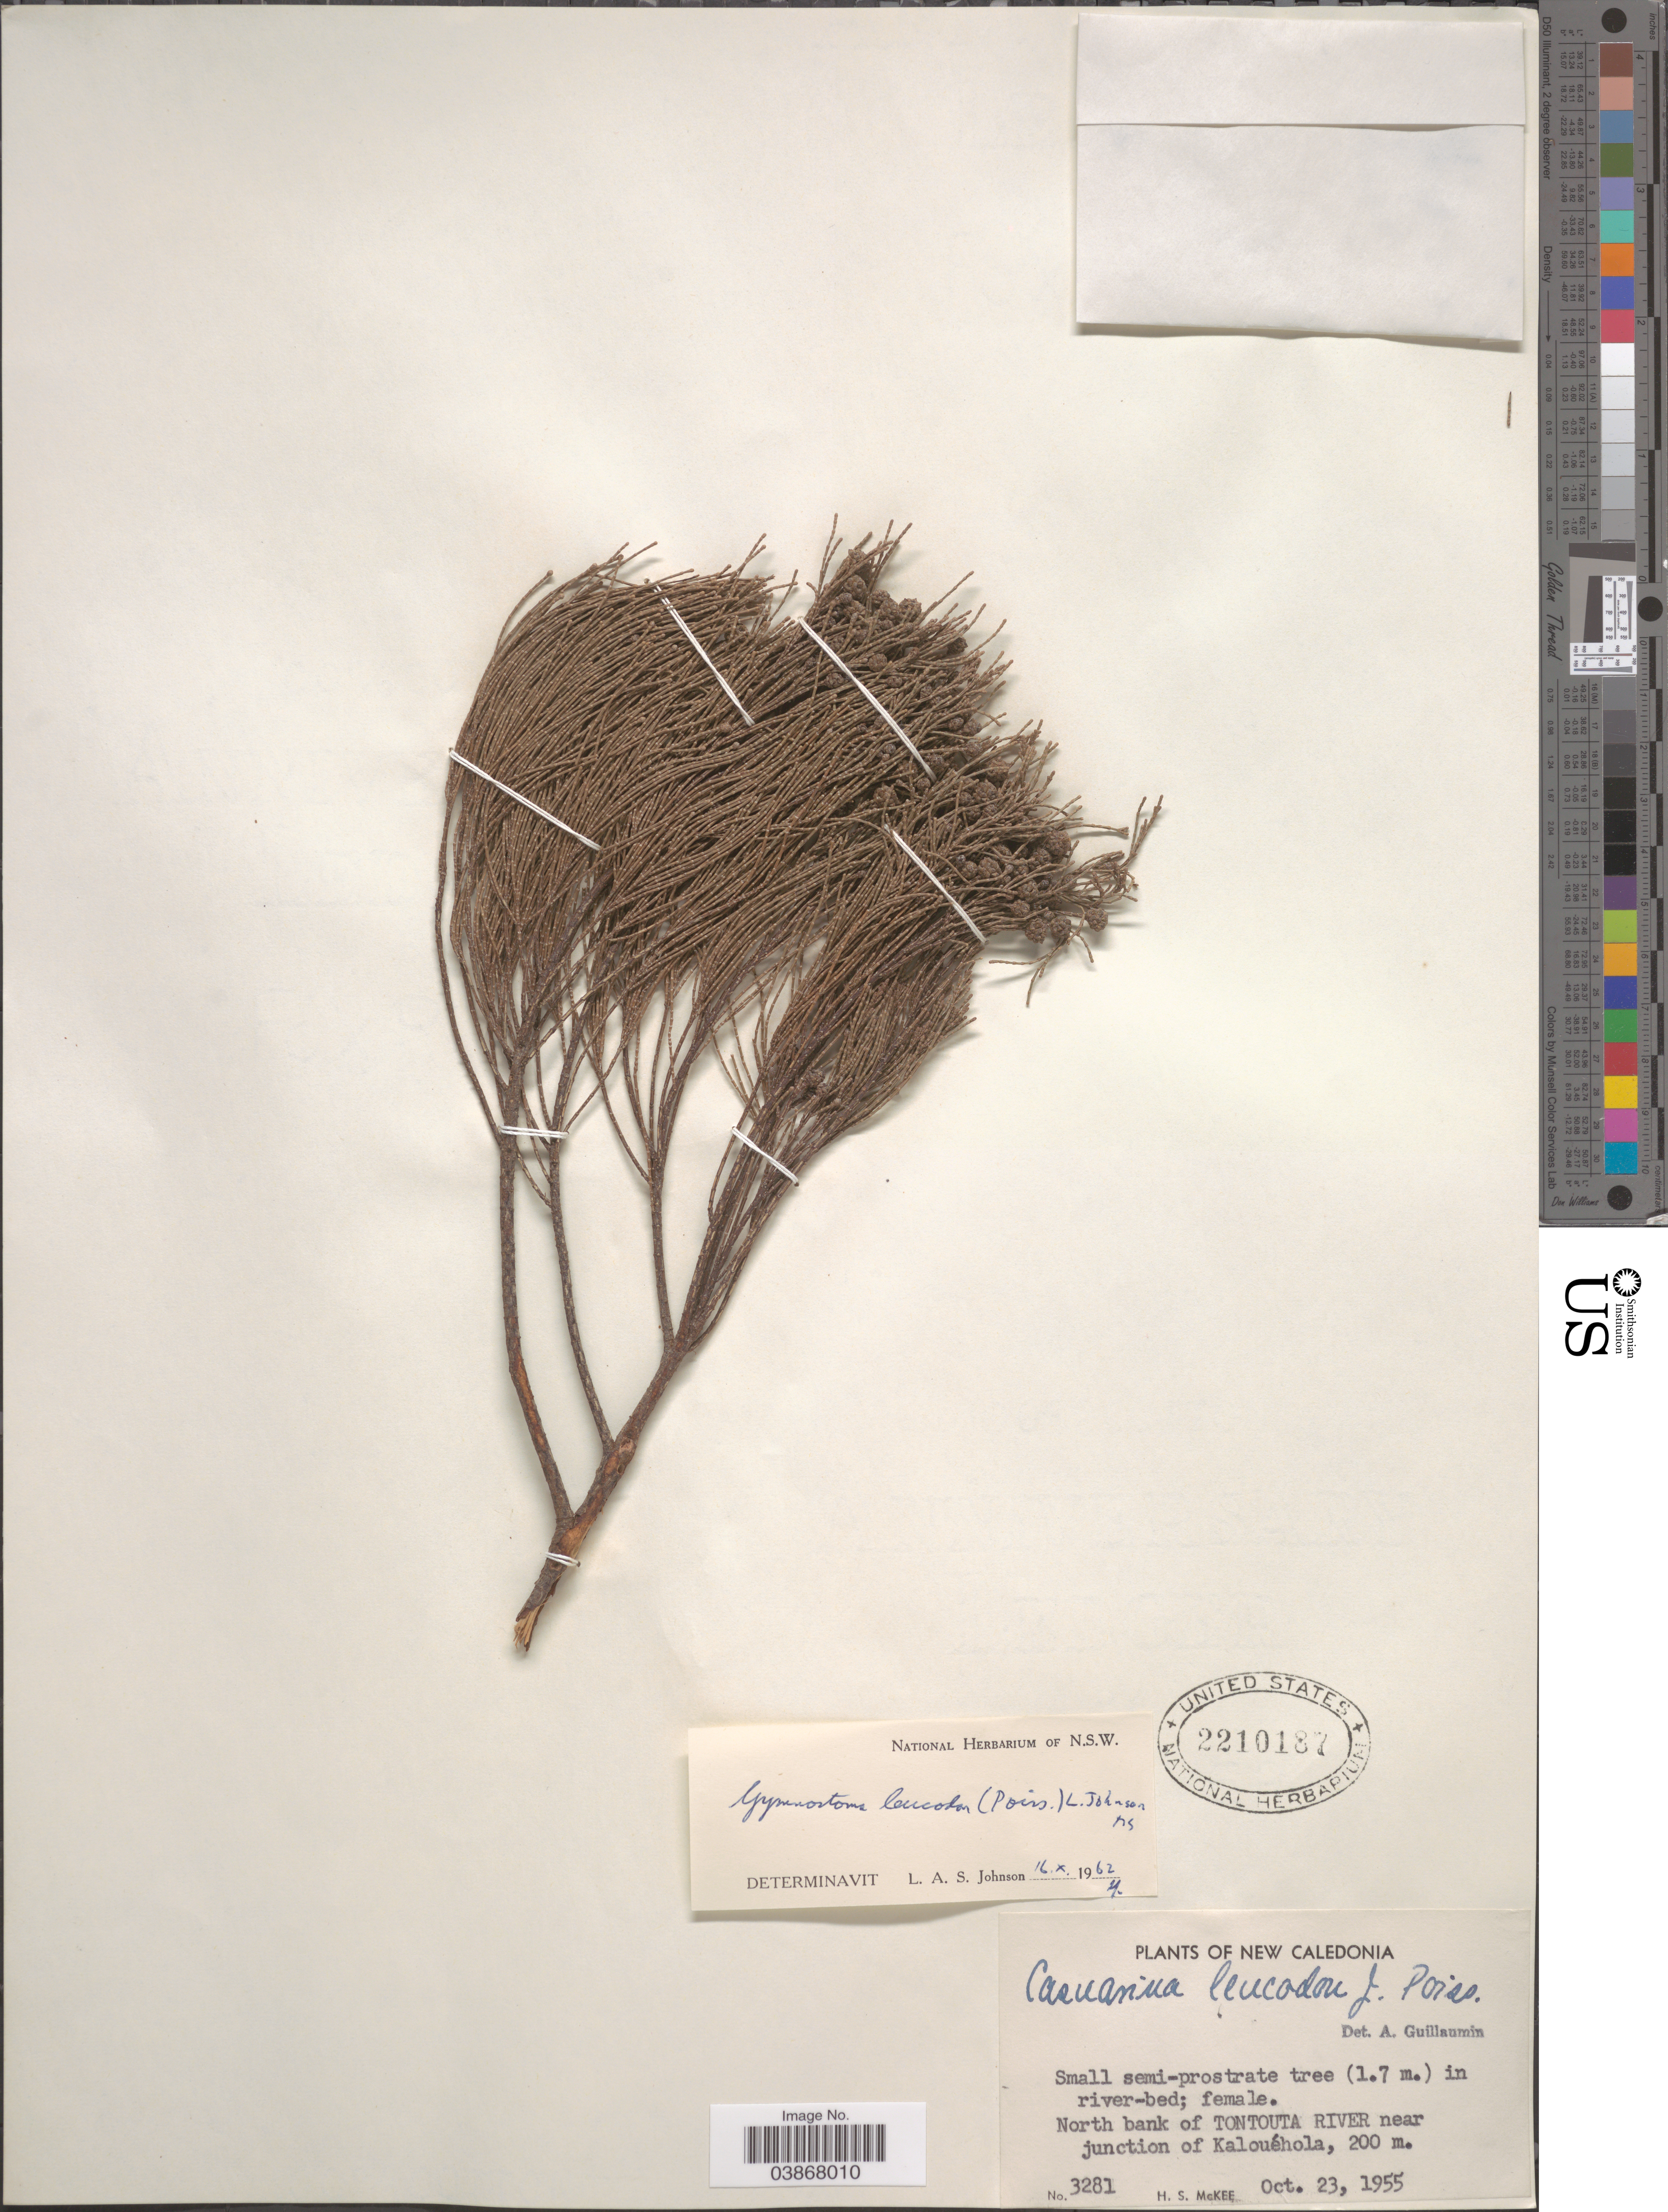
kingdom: Plantae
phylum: Tracheophyta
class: Magnoliopsida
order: Fagales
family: Casuarinaceae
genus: Gymnostoma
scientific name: Gymnostoma leucodon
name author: (Poiss.) L.A.S. Johnson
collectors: H. S. McKee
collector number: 3281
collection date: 1955-10-23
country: New Caledonia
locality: North bank of Tontouta River near junction of Kalouéhola.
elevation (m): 200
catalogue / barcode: US 2210187